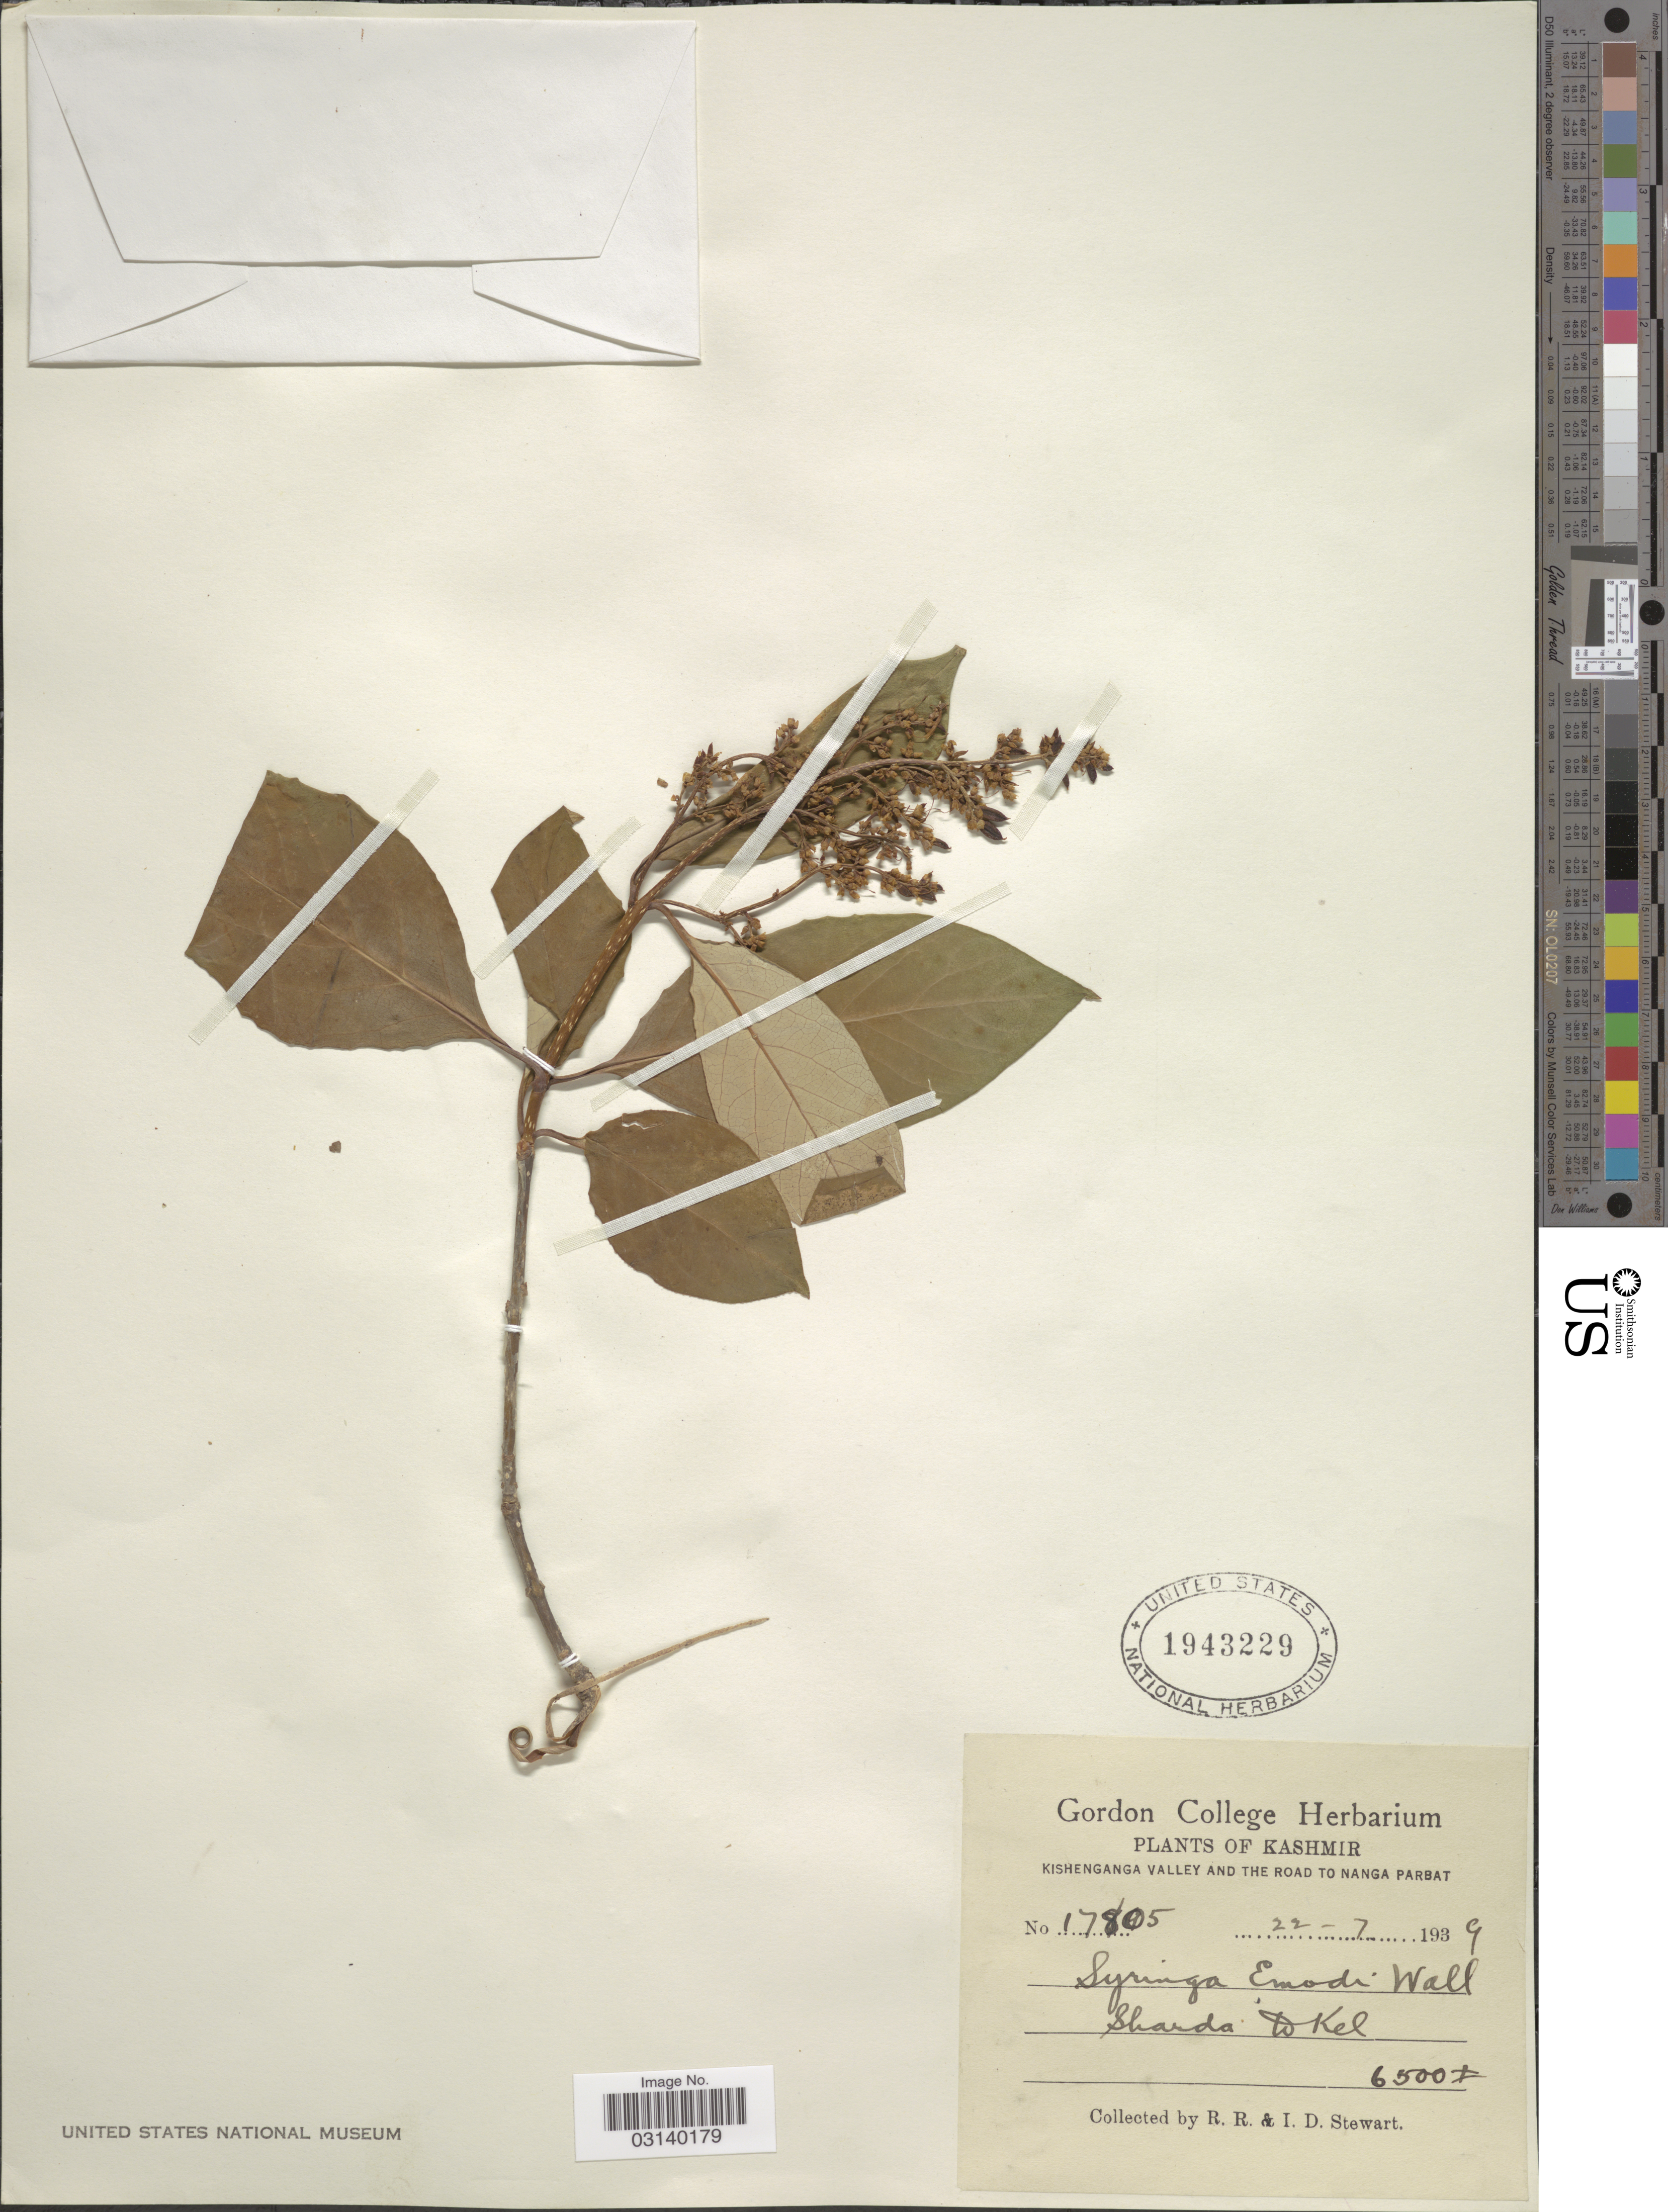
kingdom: Plantae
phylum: Tracheophyta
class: Magnoliopsida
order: Lamiales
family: Oleaceae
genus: Syringa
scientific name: Syringa emodi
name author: Wall. ex Royle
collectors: R. Stewart & I. Stewart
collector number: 17805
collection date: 1939-07-22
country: Pakistan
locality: Kashmir. Kishenganga Valley and the Road to Nanga Parbat. Sharda to Kel.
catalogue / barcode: US 1943229